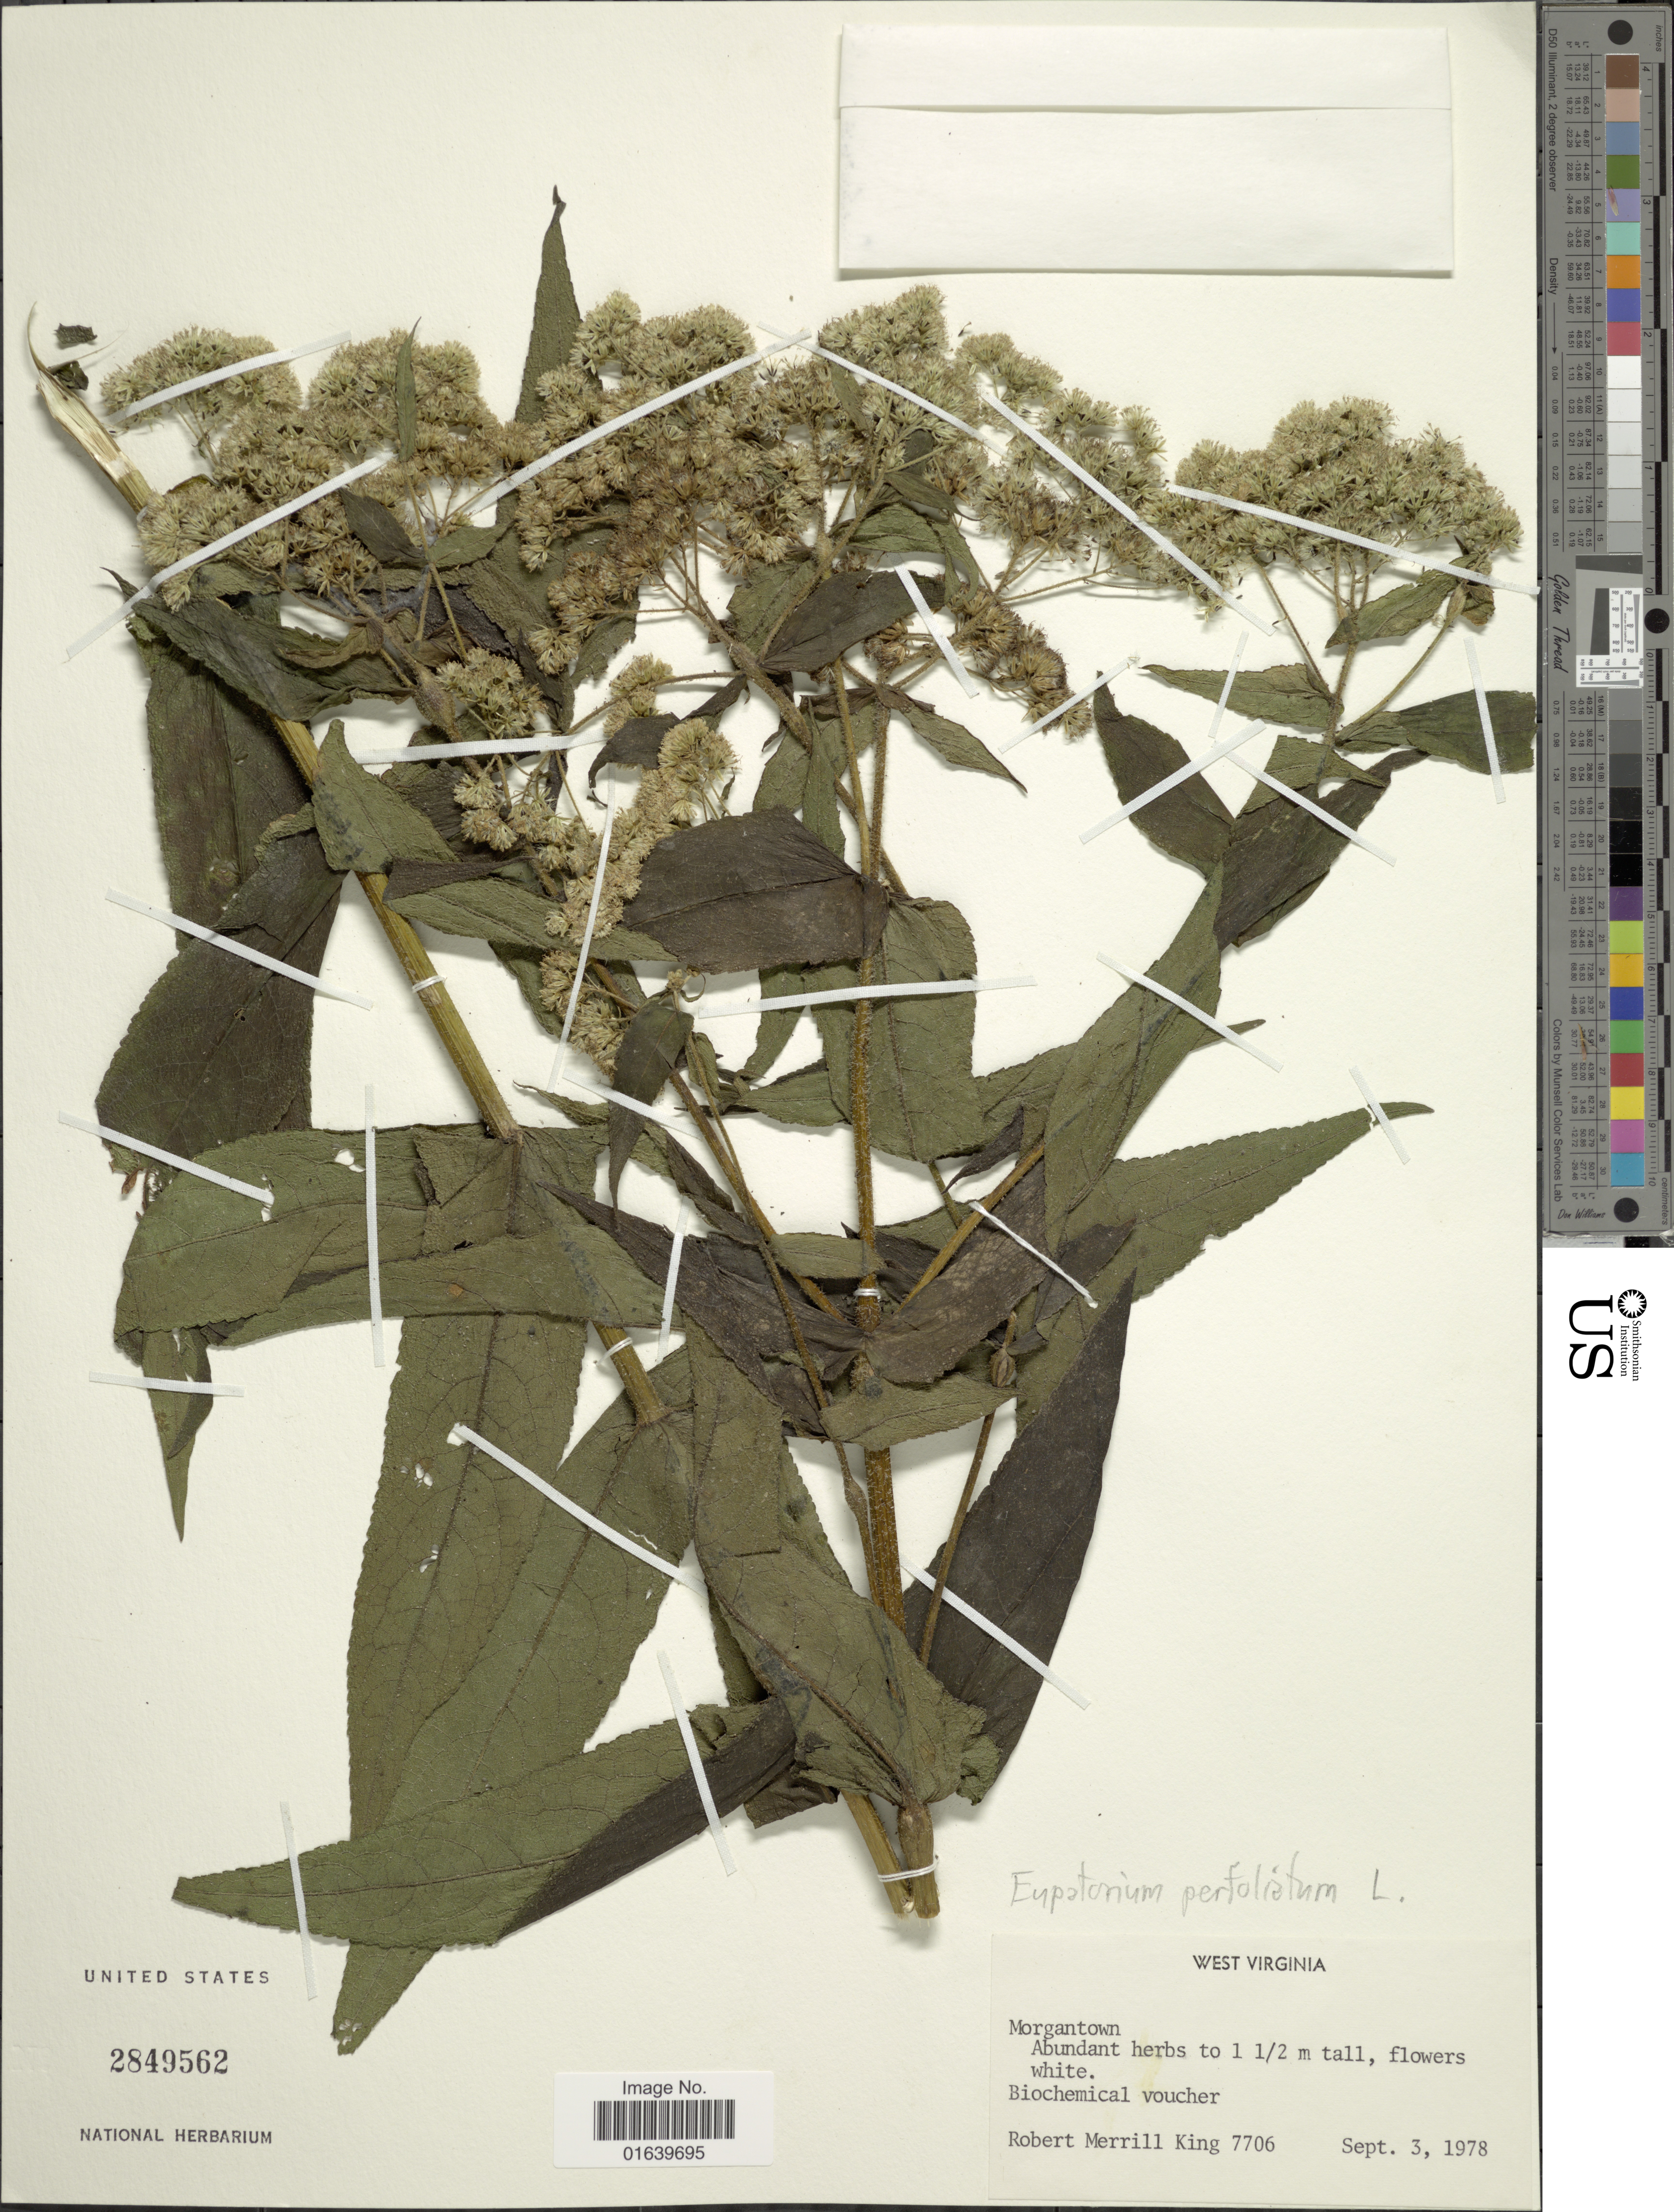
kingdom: Plantae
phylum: Tracheophyta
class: Magnoliopsida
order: Asterales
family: Asteraceae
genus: Eupatorium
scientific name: Eupatorium perfoliatum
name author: L.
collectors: R. M. King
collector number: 7706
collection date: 1978-09-03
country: United States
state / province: West Virginia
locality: Morgantown.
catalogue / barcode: US 2849562